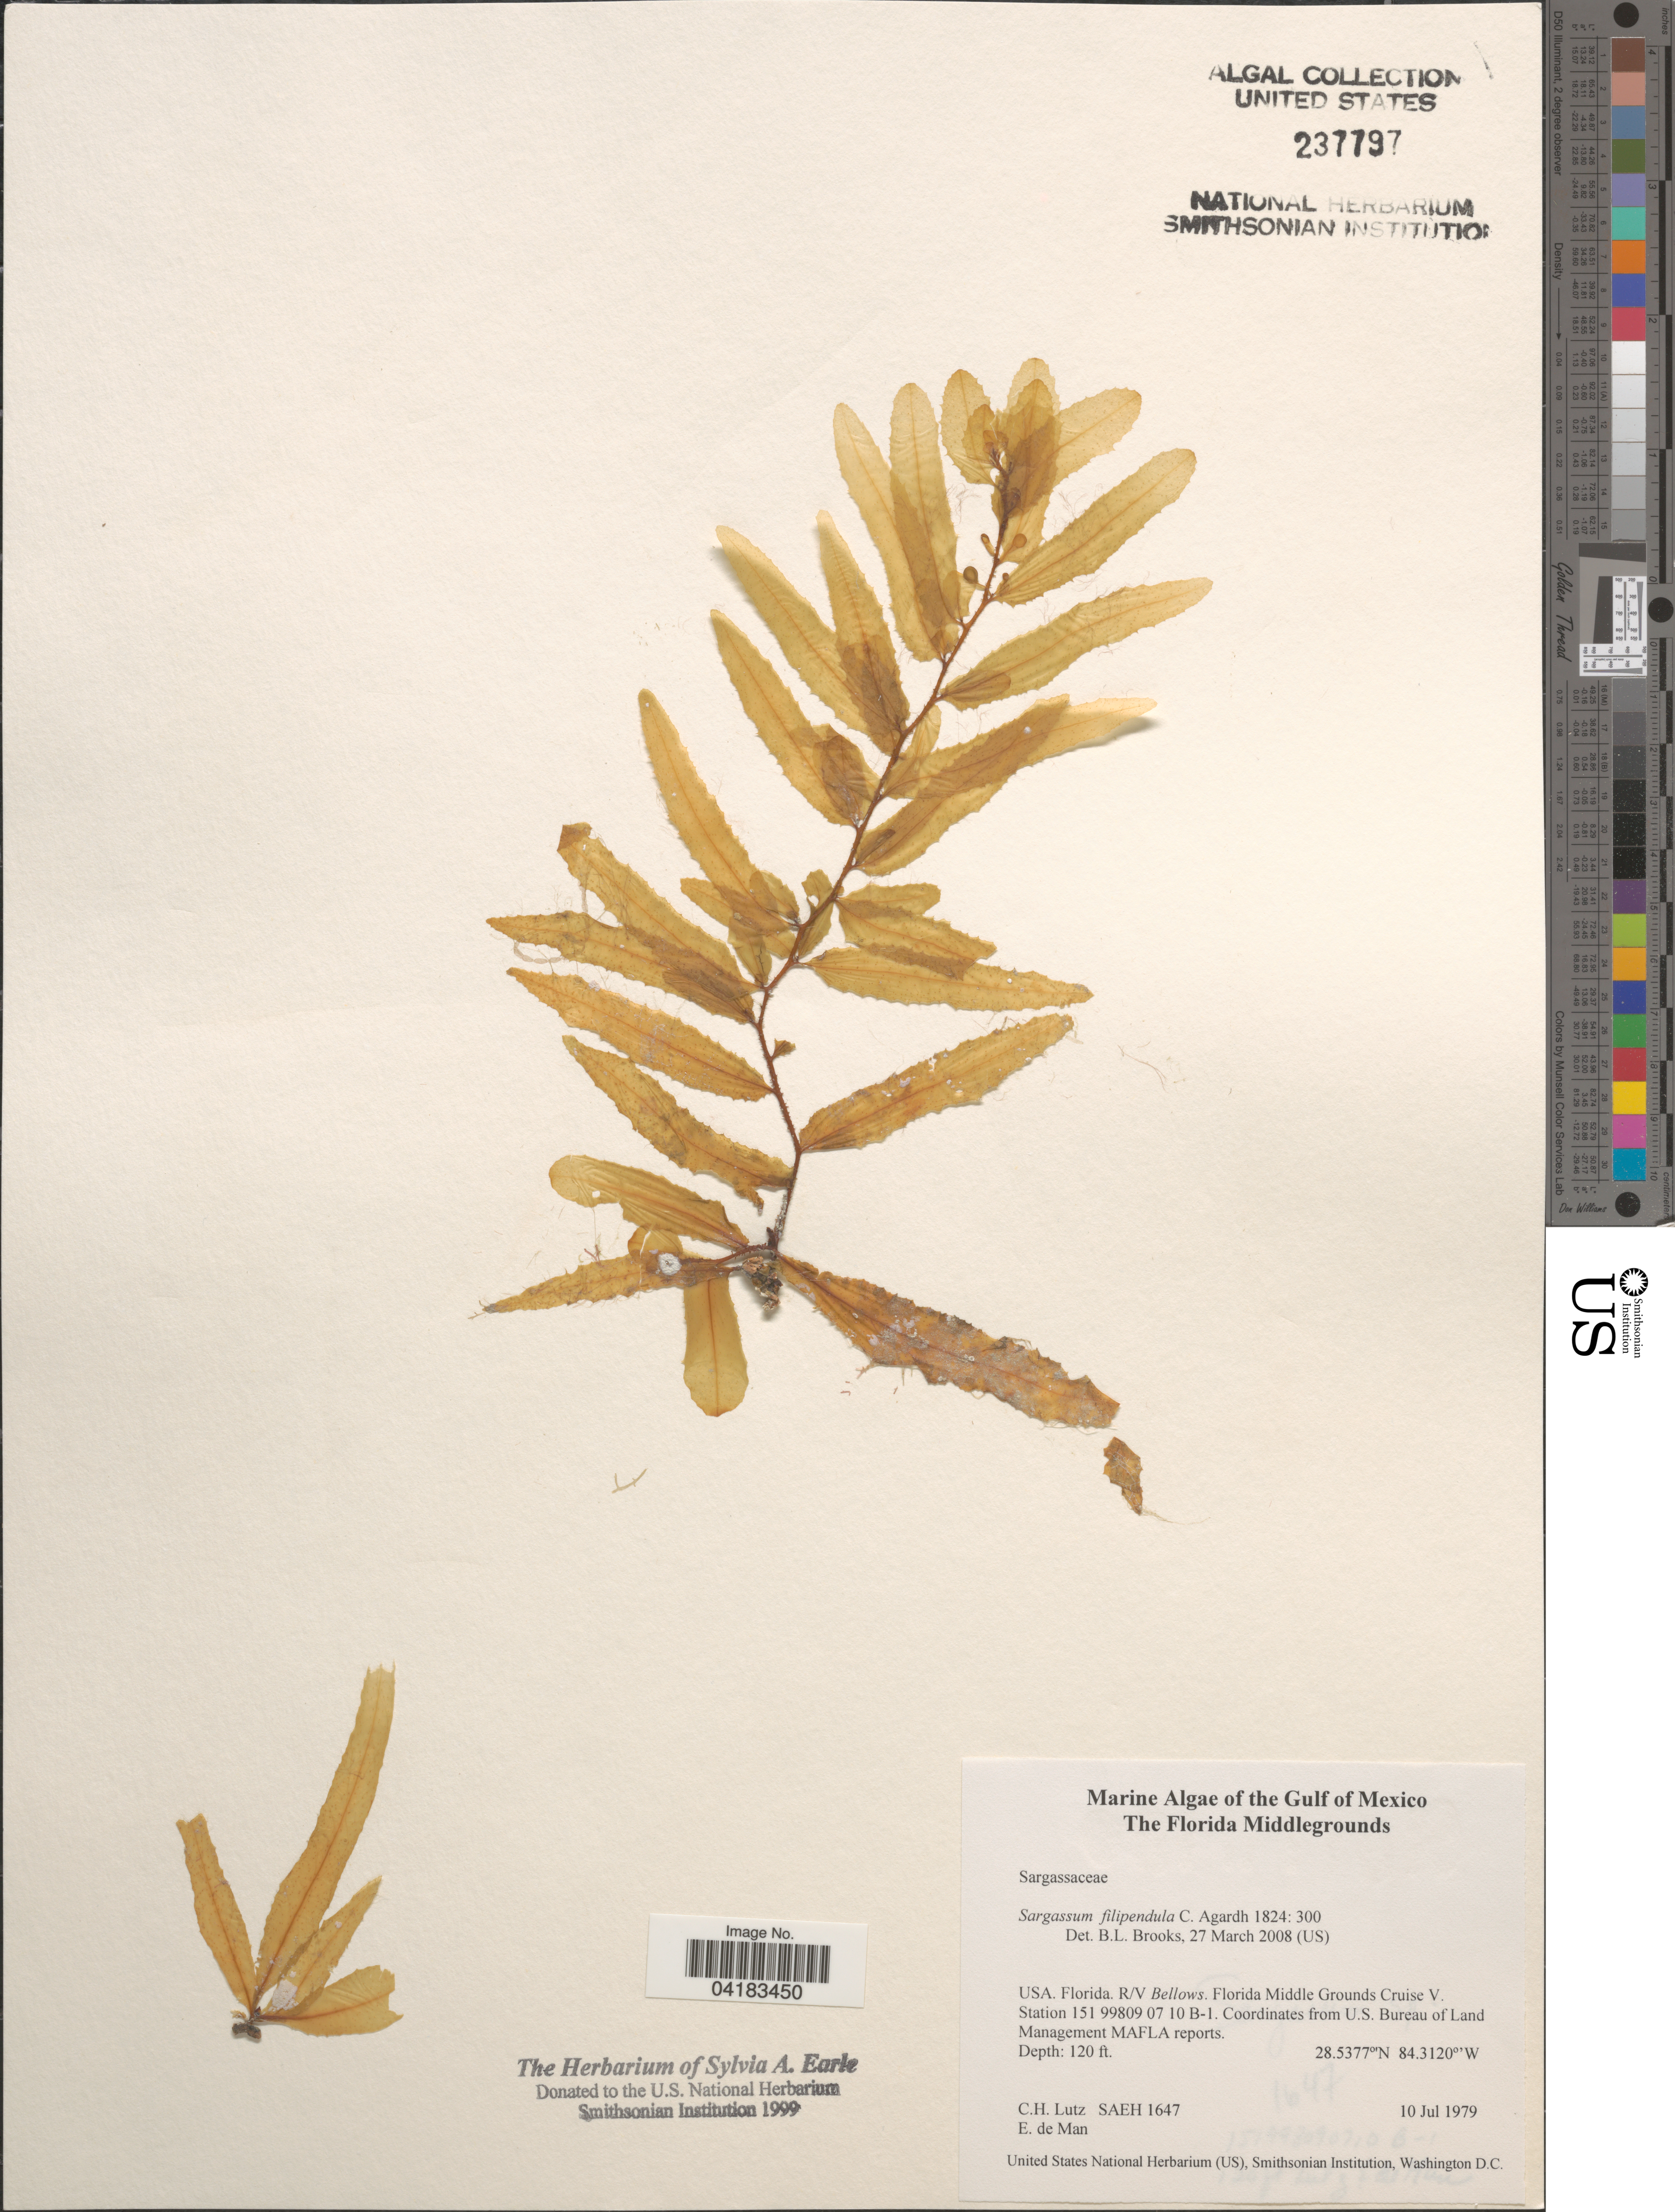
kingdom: Chromista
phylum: Ochrophyta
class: Phaeophyceae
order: Fucales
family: Sargassaceae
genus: Sargassum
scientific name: Sargassum filipendula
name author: C. Agardh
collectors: C. Lutz & E. de Man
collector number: SAEH1647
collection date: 1979-07-10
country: United States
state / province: Florida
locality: The Gulf of Mexico. The Florida Middlegrounds. R/V Bellows. Florida Middle Grounds Cruise V. Station 151 99809 07 10 B-1.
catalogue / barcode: US 237797